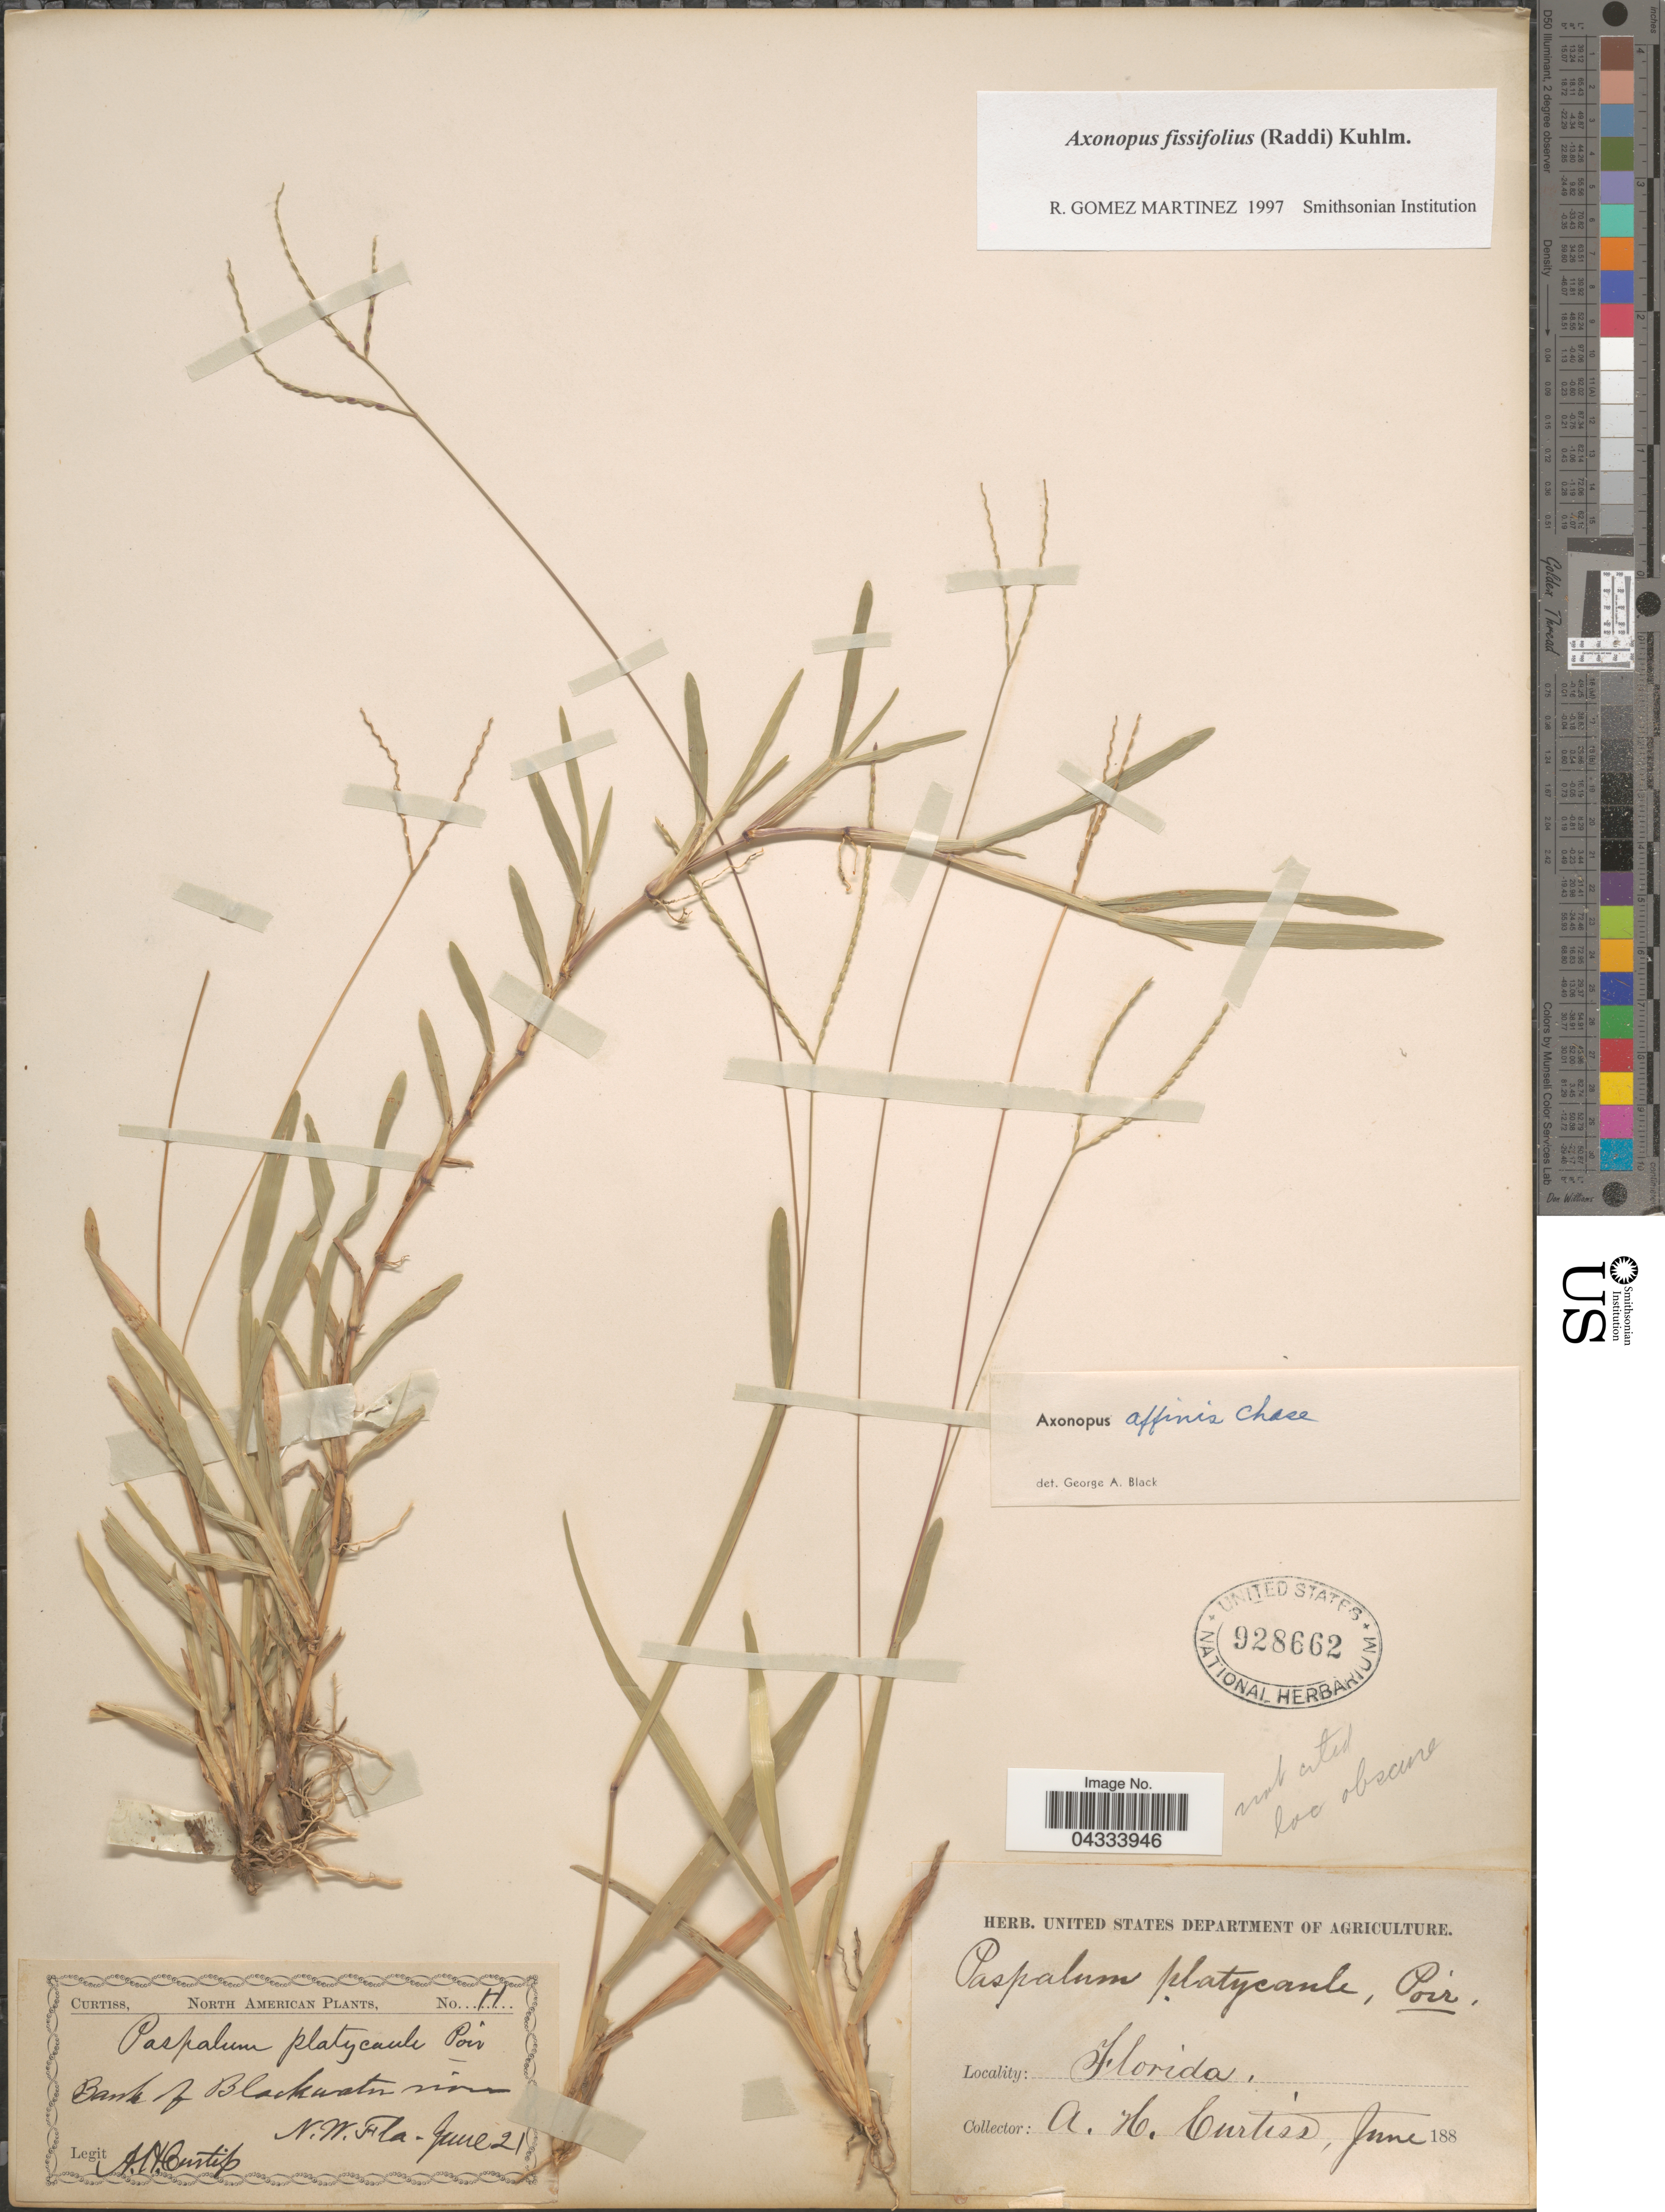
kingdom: Plantae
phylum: Tracheophyta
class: Liliopsida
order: Poales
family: Poaceae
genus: Axonopus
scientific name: Axonopus fissifolius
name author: (Raddi) Kuhlm.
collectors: A. H. Curtiss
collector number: H?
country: United States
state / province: Florida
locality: Bank of Blackwater river. N.W. Fla.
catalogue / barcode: US 928662